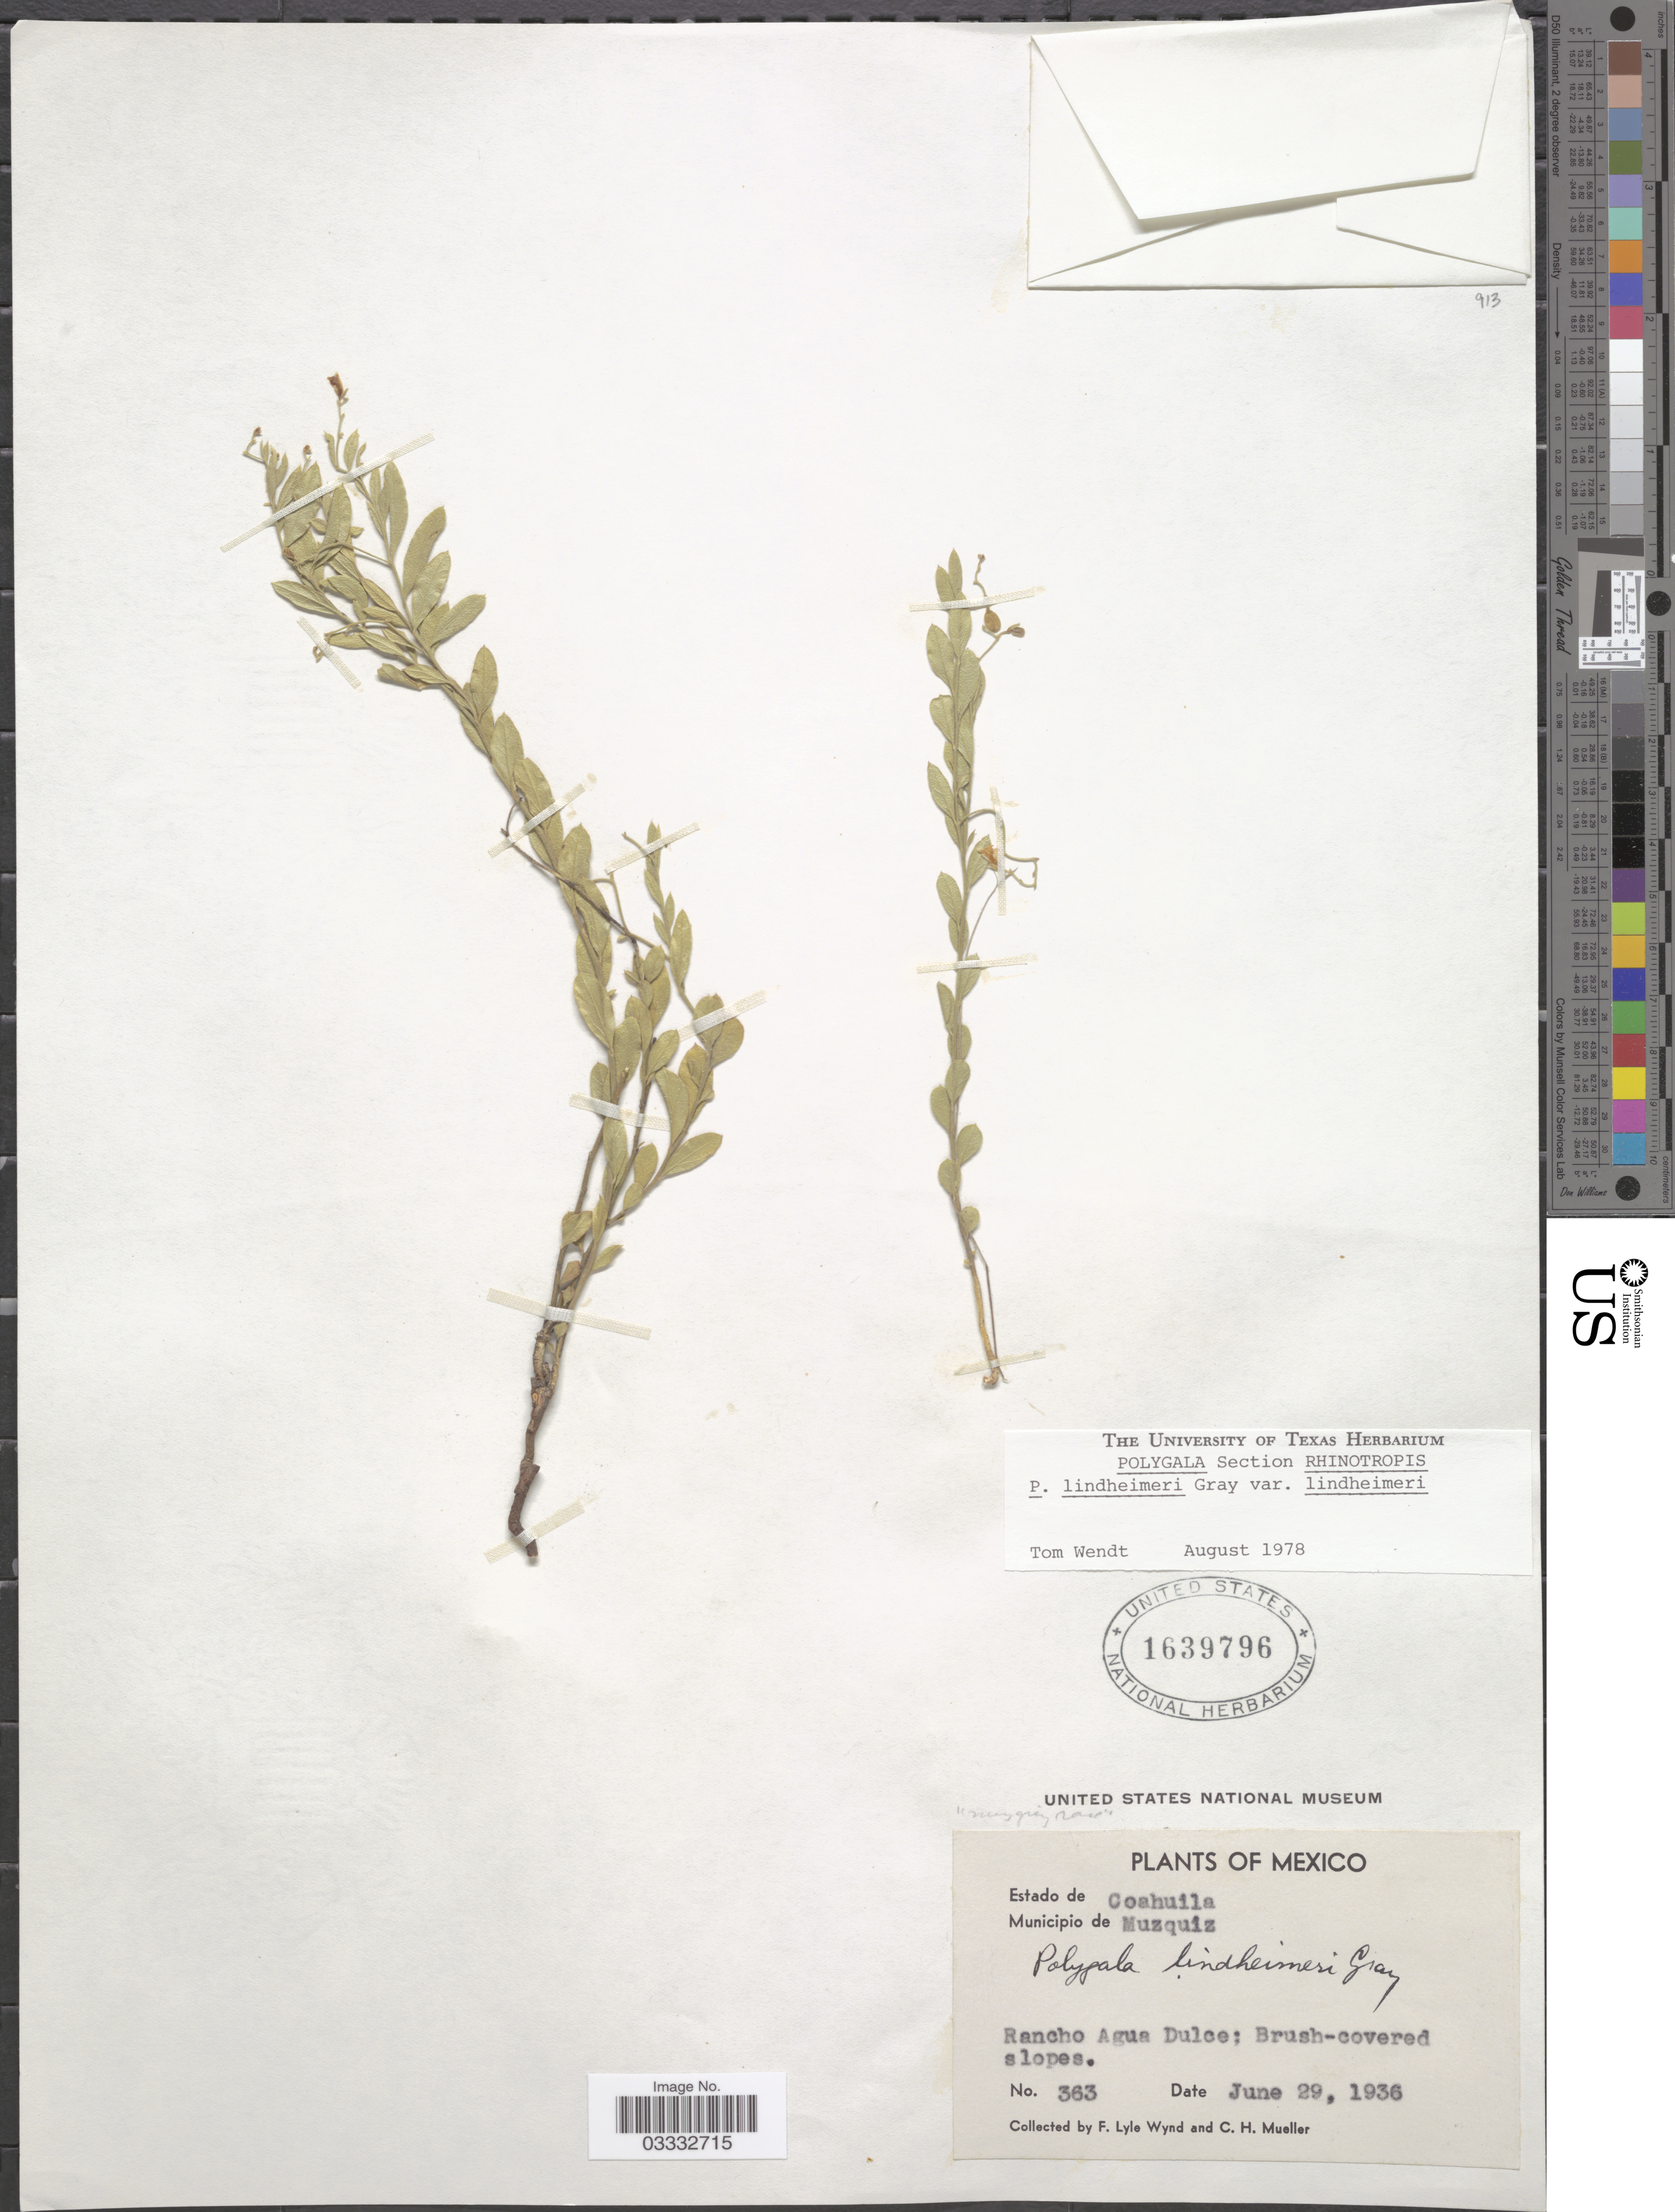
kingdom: Plantae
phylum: Tracheophyta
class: Magnoliopsida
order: Fabales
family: Polygalaceae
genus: Rhinotropis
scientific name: Rhinotropis lindheimeri var. lindheimeri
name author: (A. Gray) J.R. Abbott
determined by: Strong, Mark T., (BOT), Smithsonian Institution - National Museum of Natural History (UNITED STATES)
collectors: F. L. Wynd & C. H. Mueller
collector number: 363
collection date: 1936-06-29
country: Mexico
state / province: Coahuila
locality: Municipio de Muzquiz. Rancho Agua Dulce.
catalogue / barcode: US 1639796